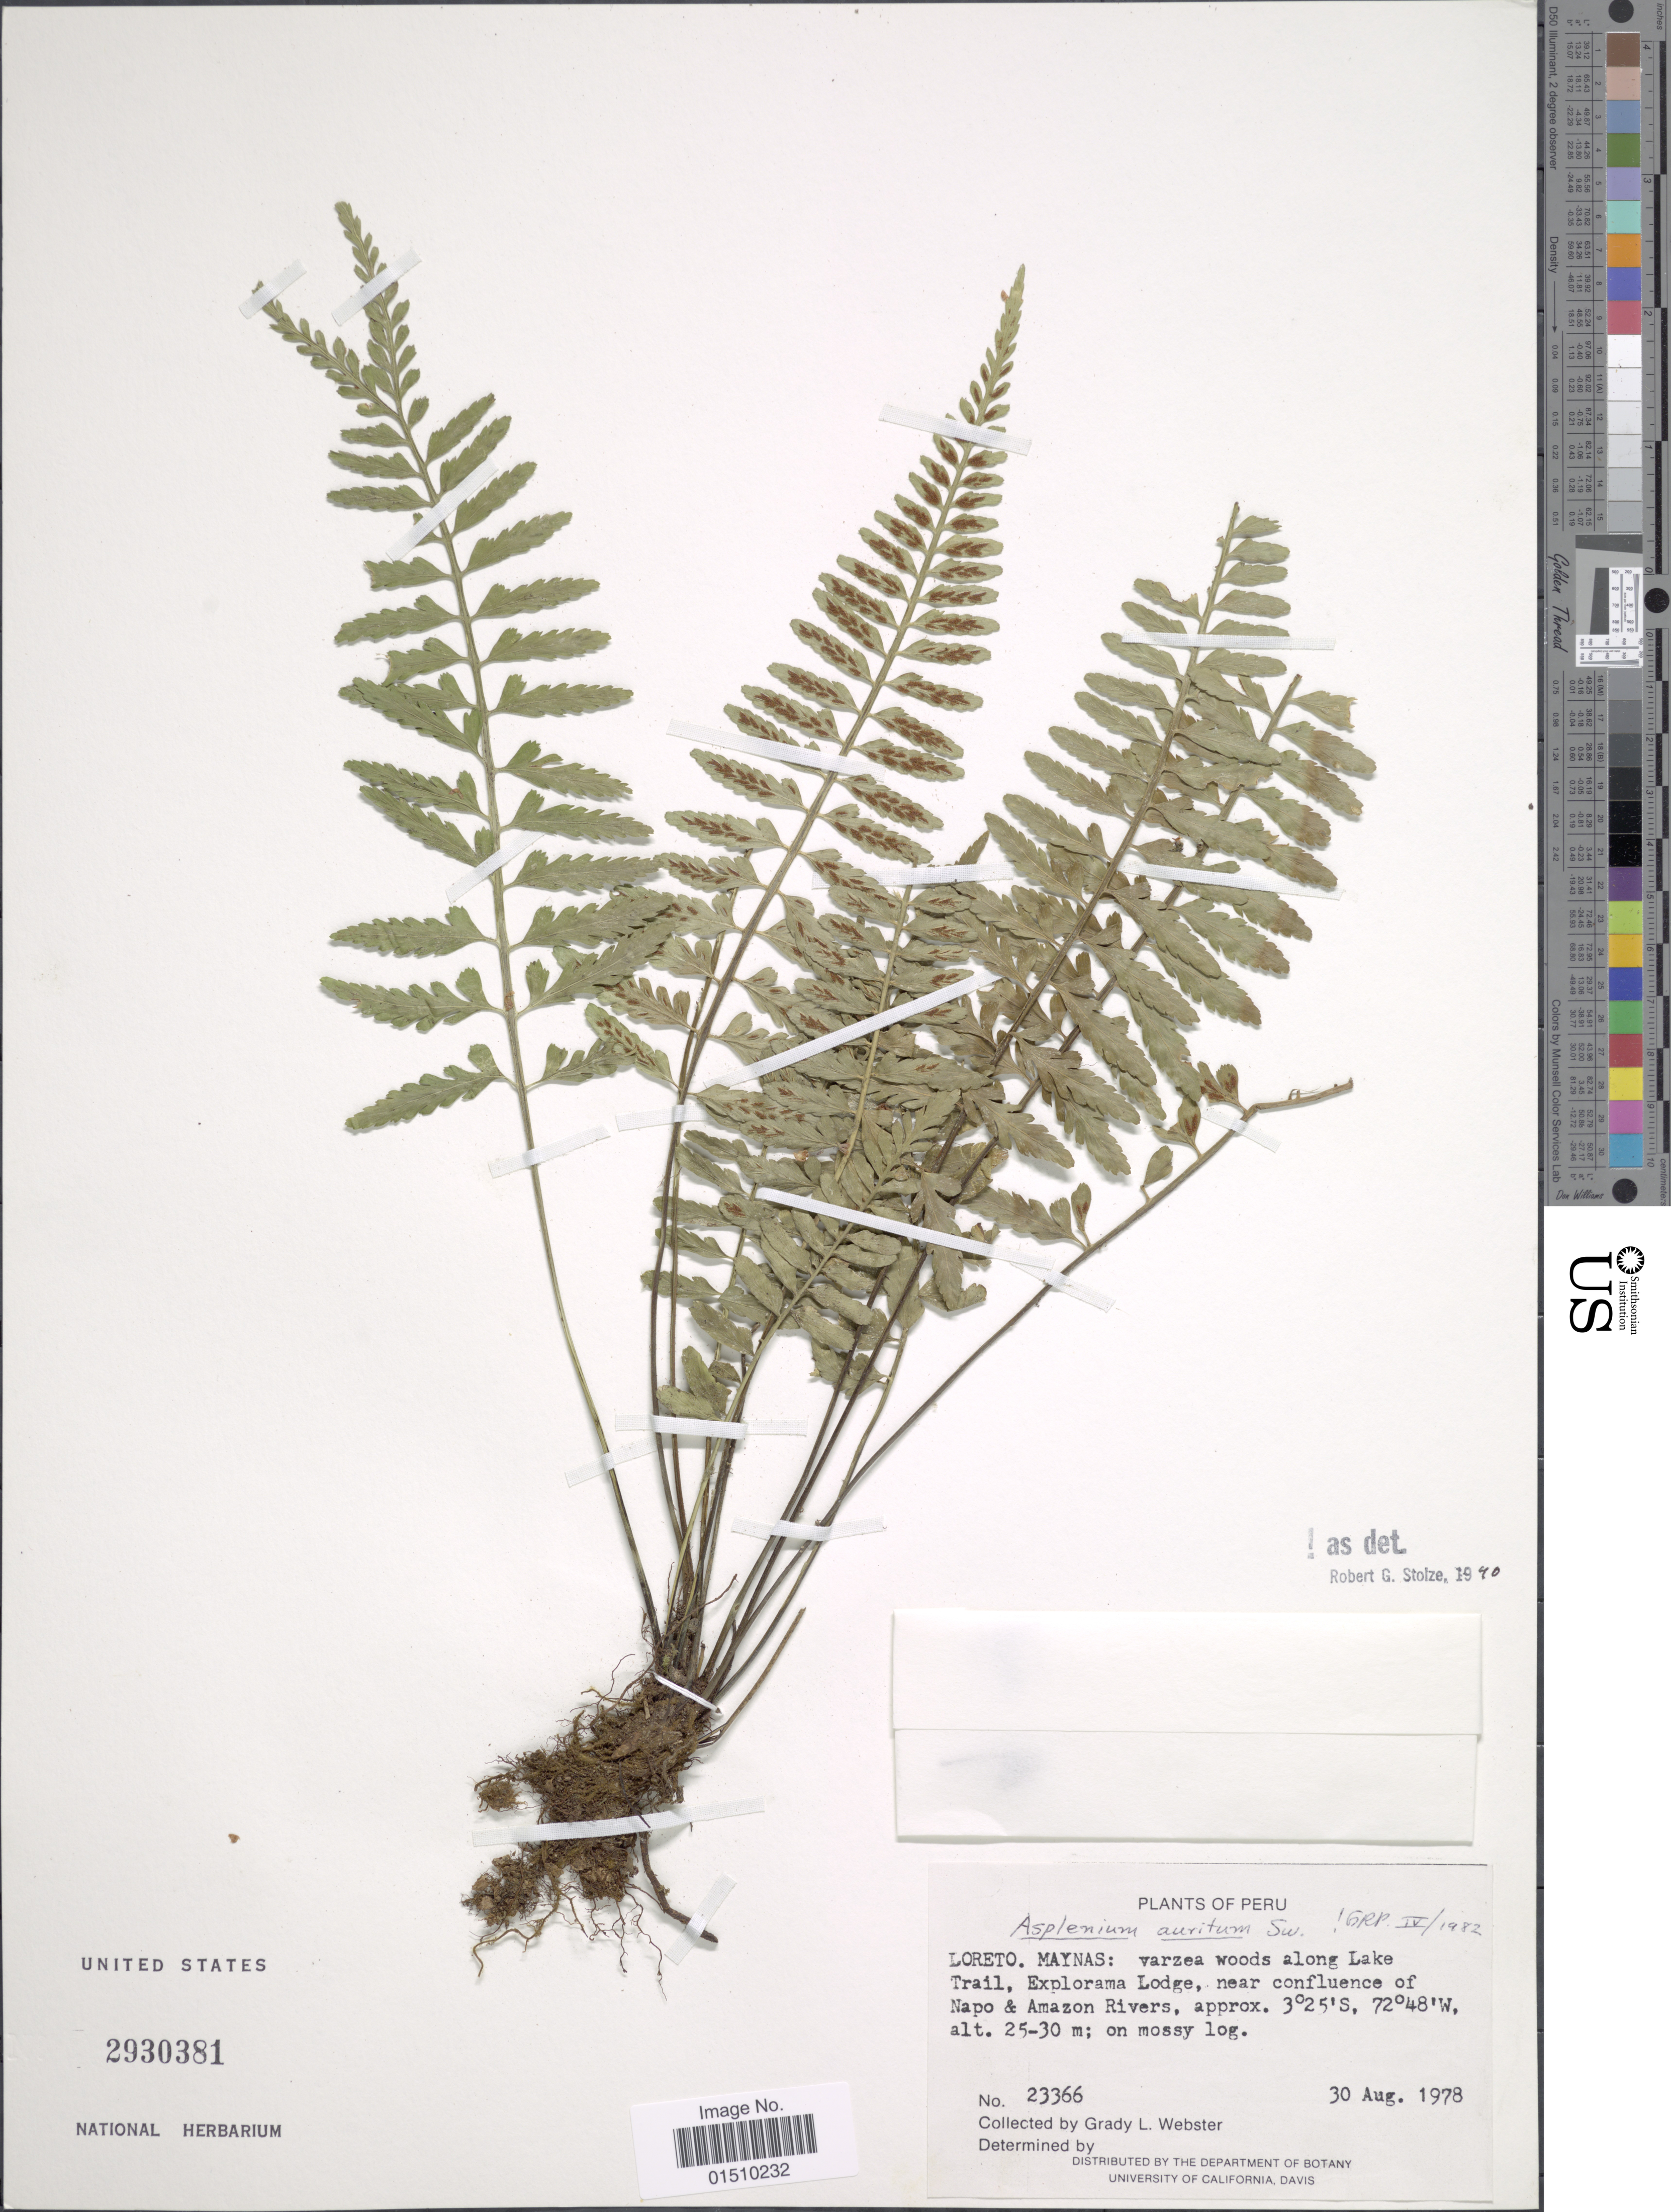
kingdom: Plantae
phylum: Tracheophyta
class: Polypodiopsida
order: Polypodiales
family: Aspleniaceae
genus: Asplenium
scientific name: Asplenium auritum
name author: Sw.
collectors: G. L. Webster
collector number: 23366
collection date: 1978-08-30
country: Peru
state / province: Loreto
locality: Peru, Maynas, varzea woods along Lake Trail. Explorama Lodge, near conlfuence of Bapo & Amazon Rivers.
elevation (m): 25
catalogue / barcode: US 2930381